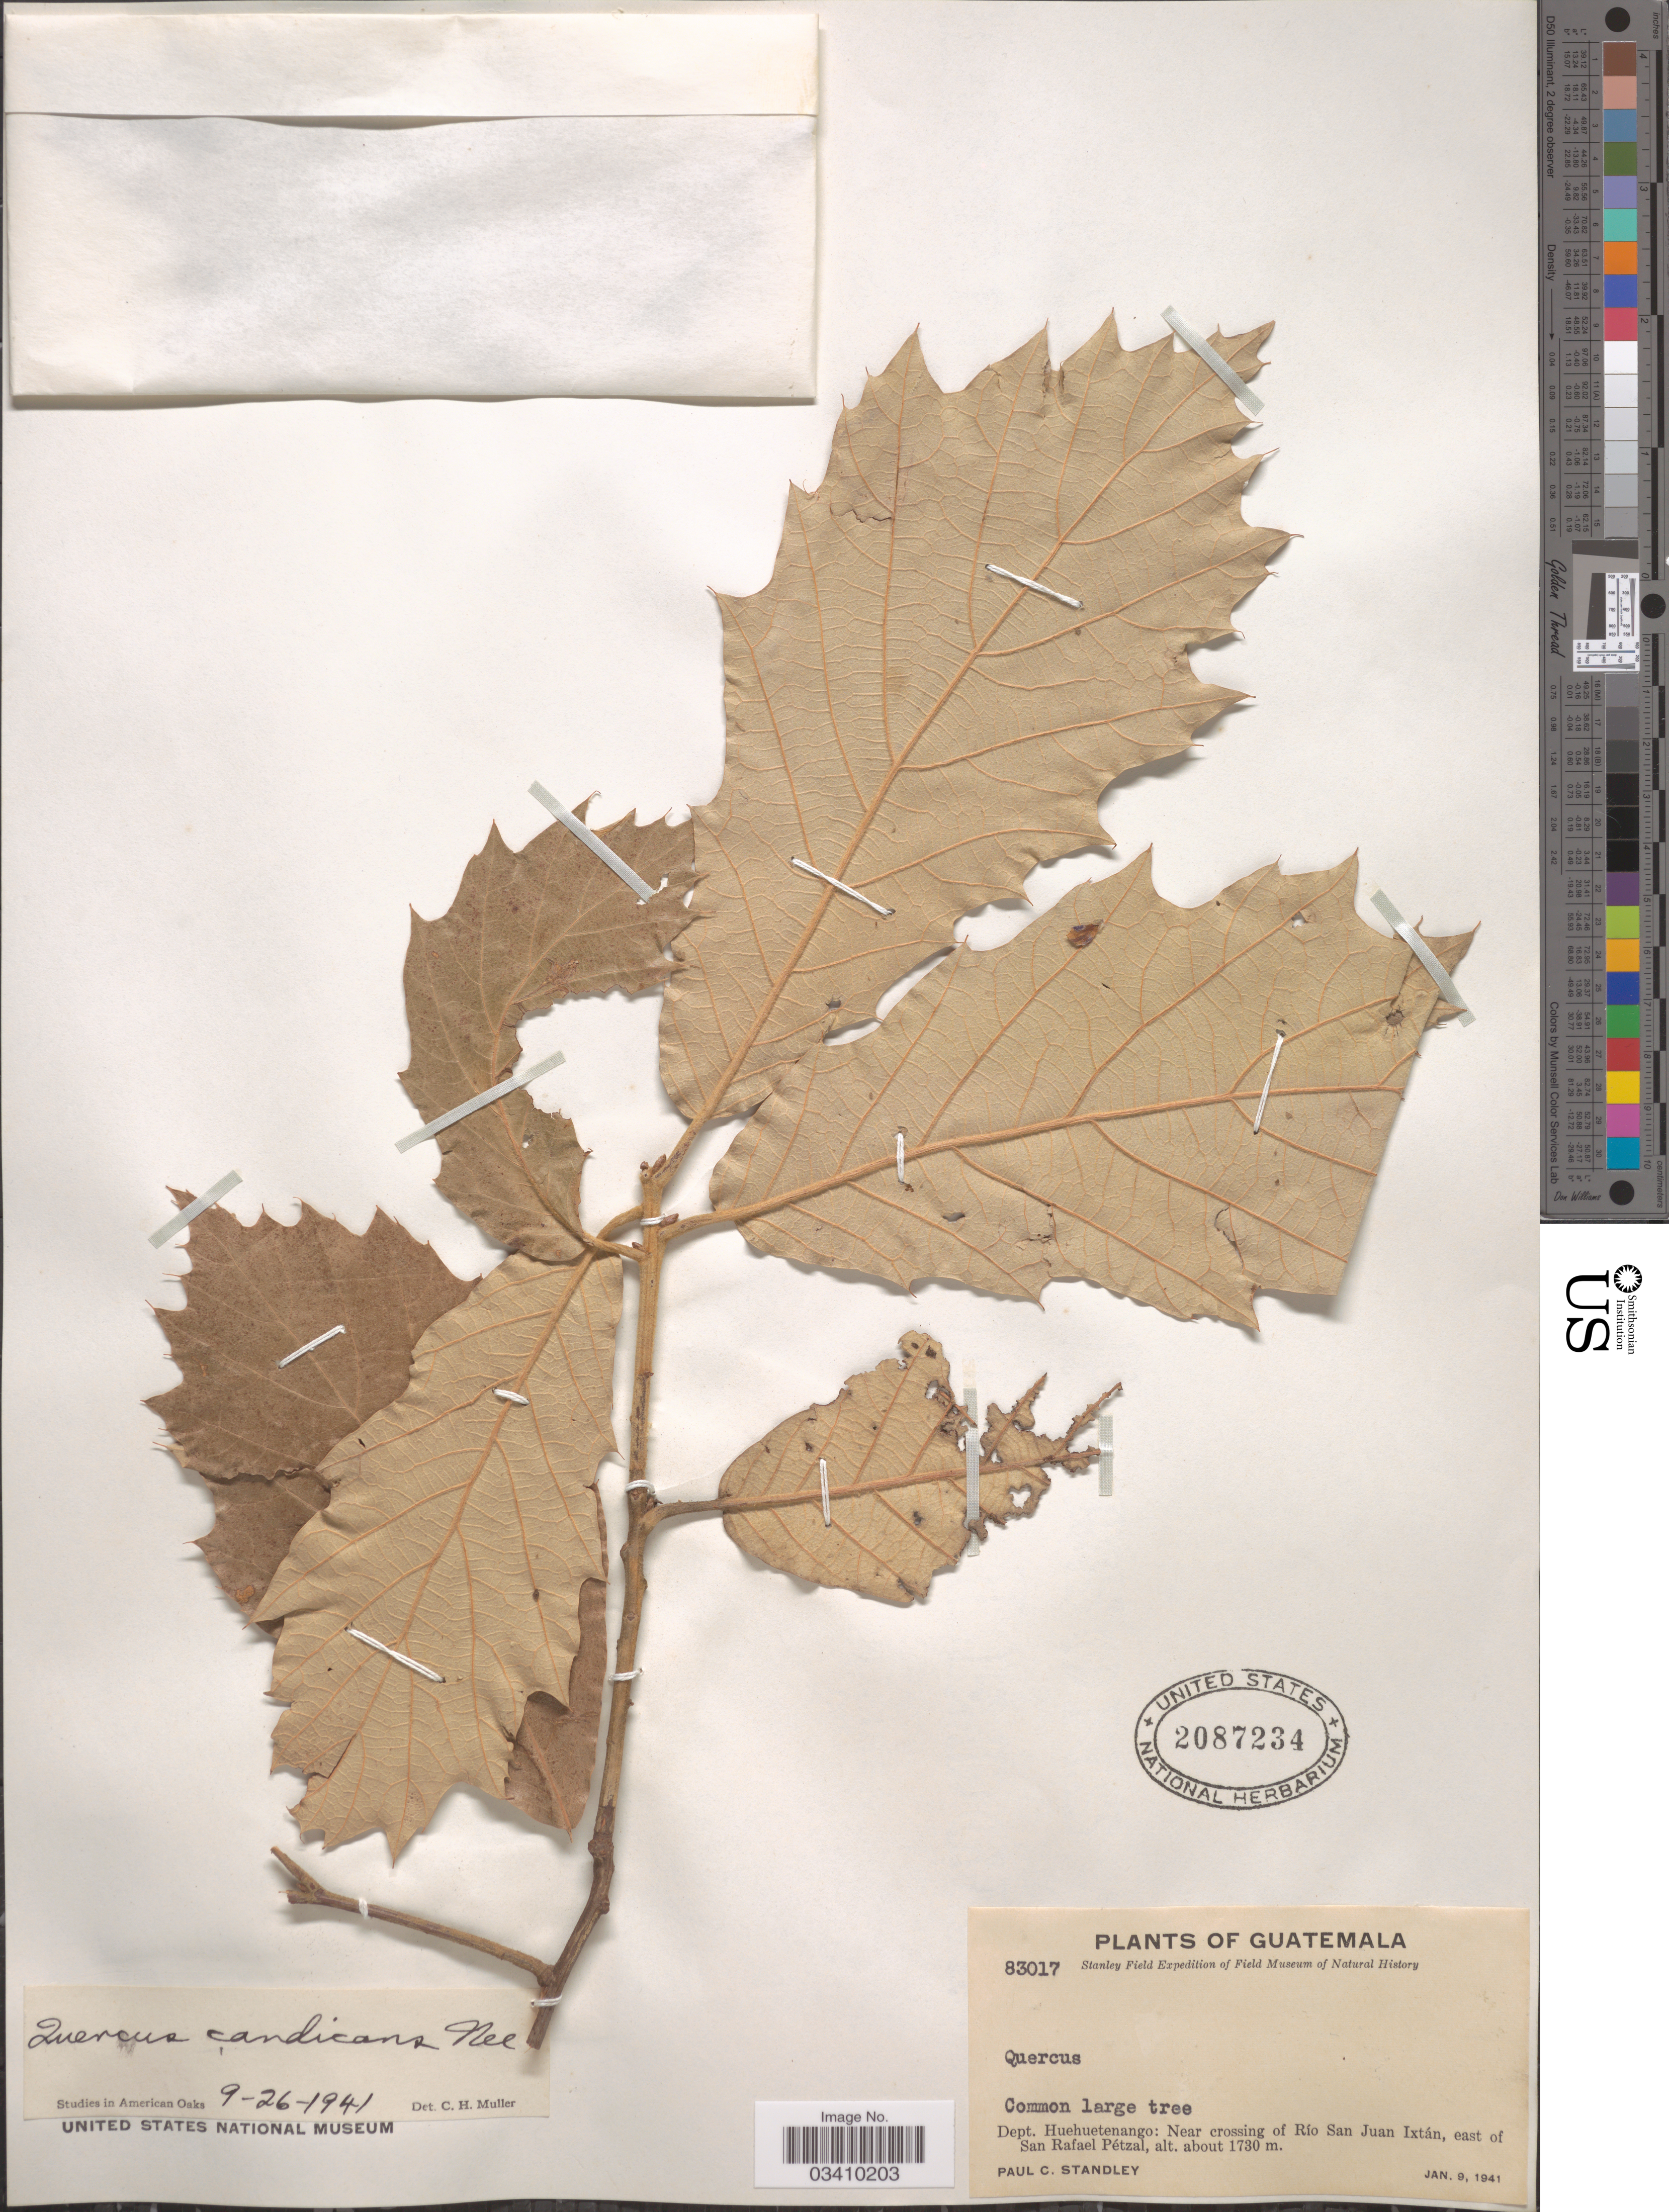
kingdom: Plantae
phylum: Tracheophyta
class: Magnoliopsida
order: Fagales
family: Fagaceae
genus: Quercus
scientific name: Quercus candicans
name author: Née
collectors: P. C. Standley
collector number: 83017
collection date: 1941-01-09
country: Guatemala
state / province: Huehuetenango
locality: Dept. Huehuetenango: Near crossing of Río San Juan Ixtán, east of San Rafael Pétzal.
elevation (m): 1730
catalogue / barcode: US 2087234